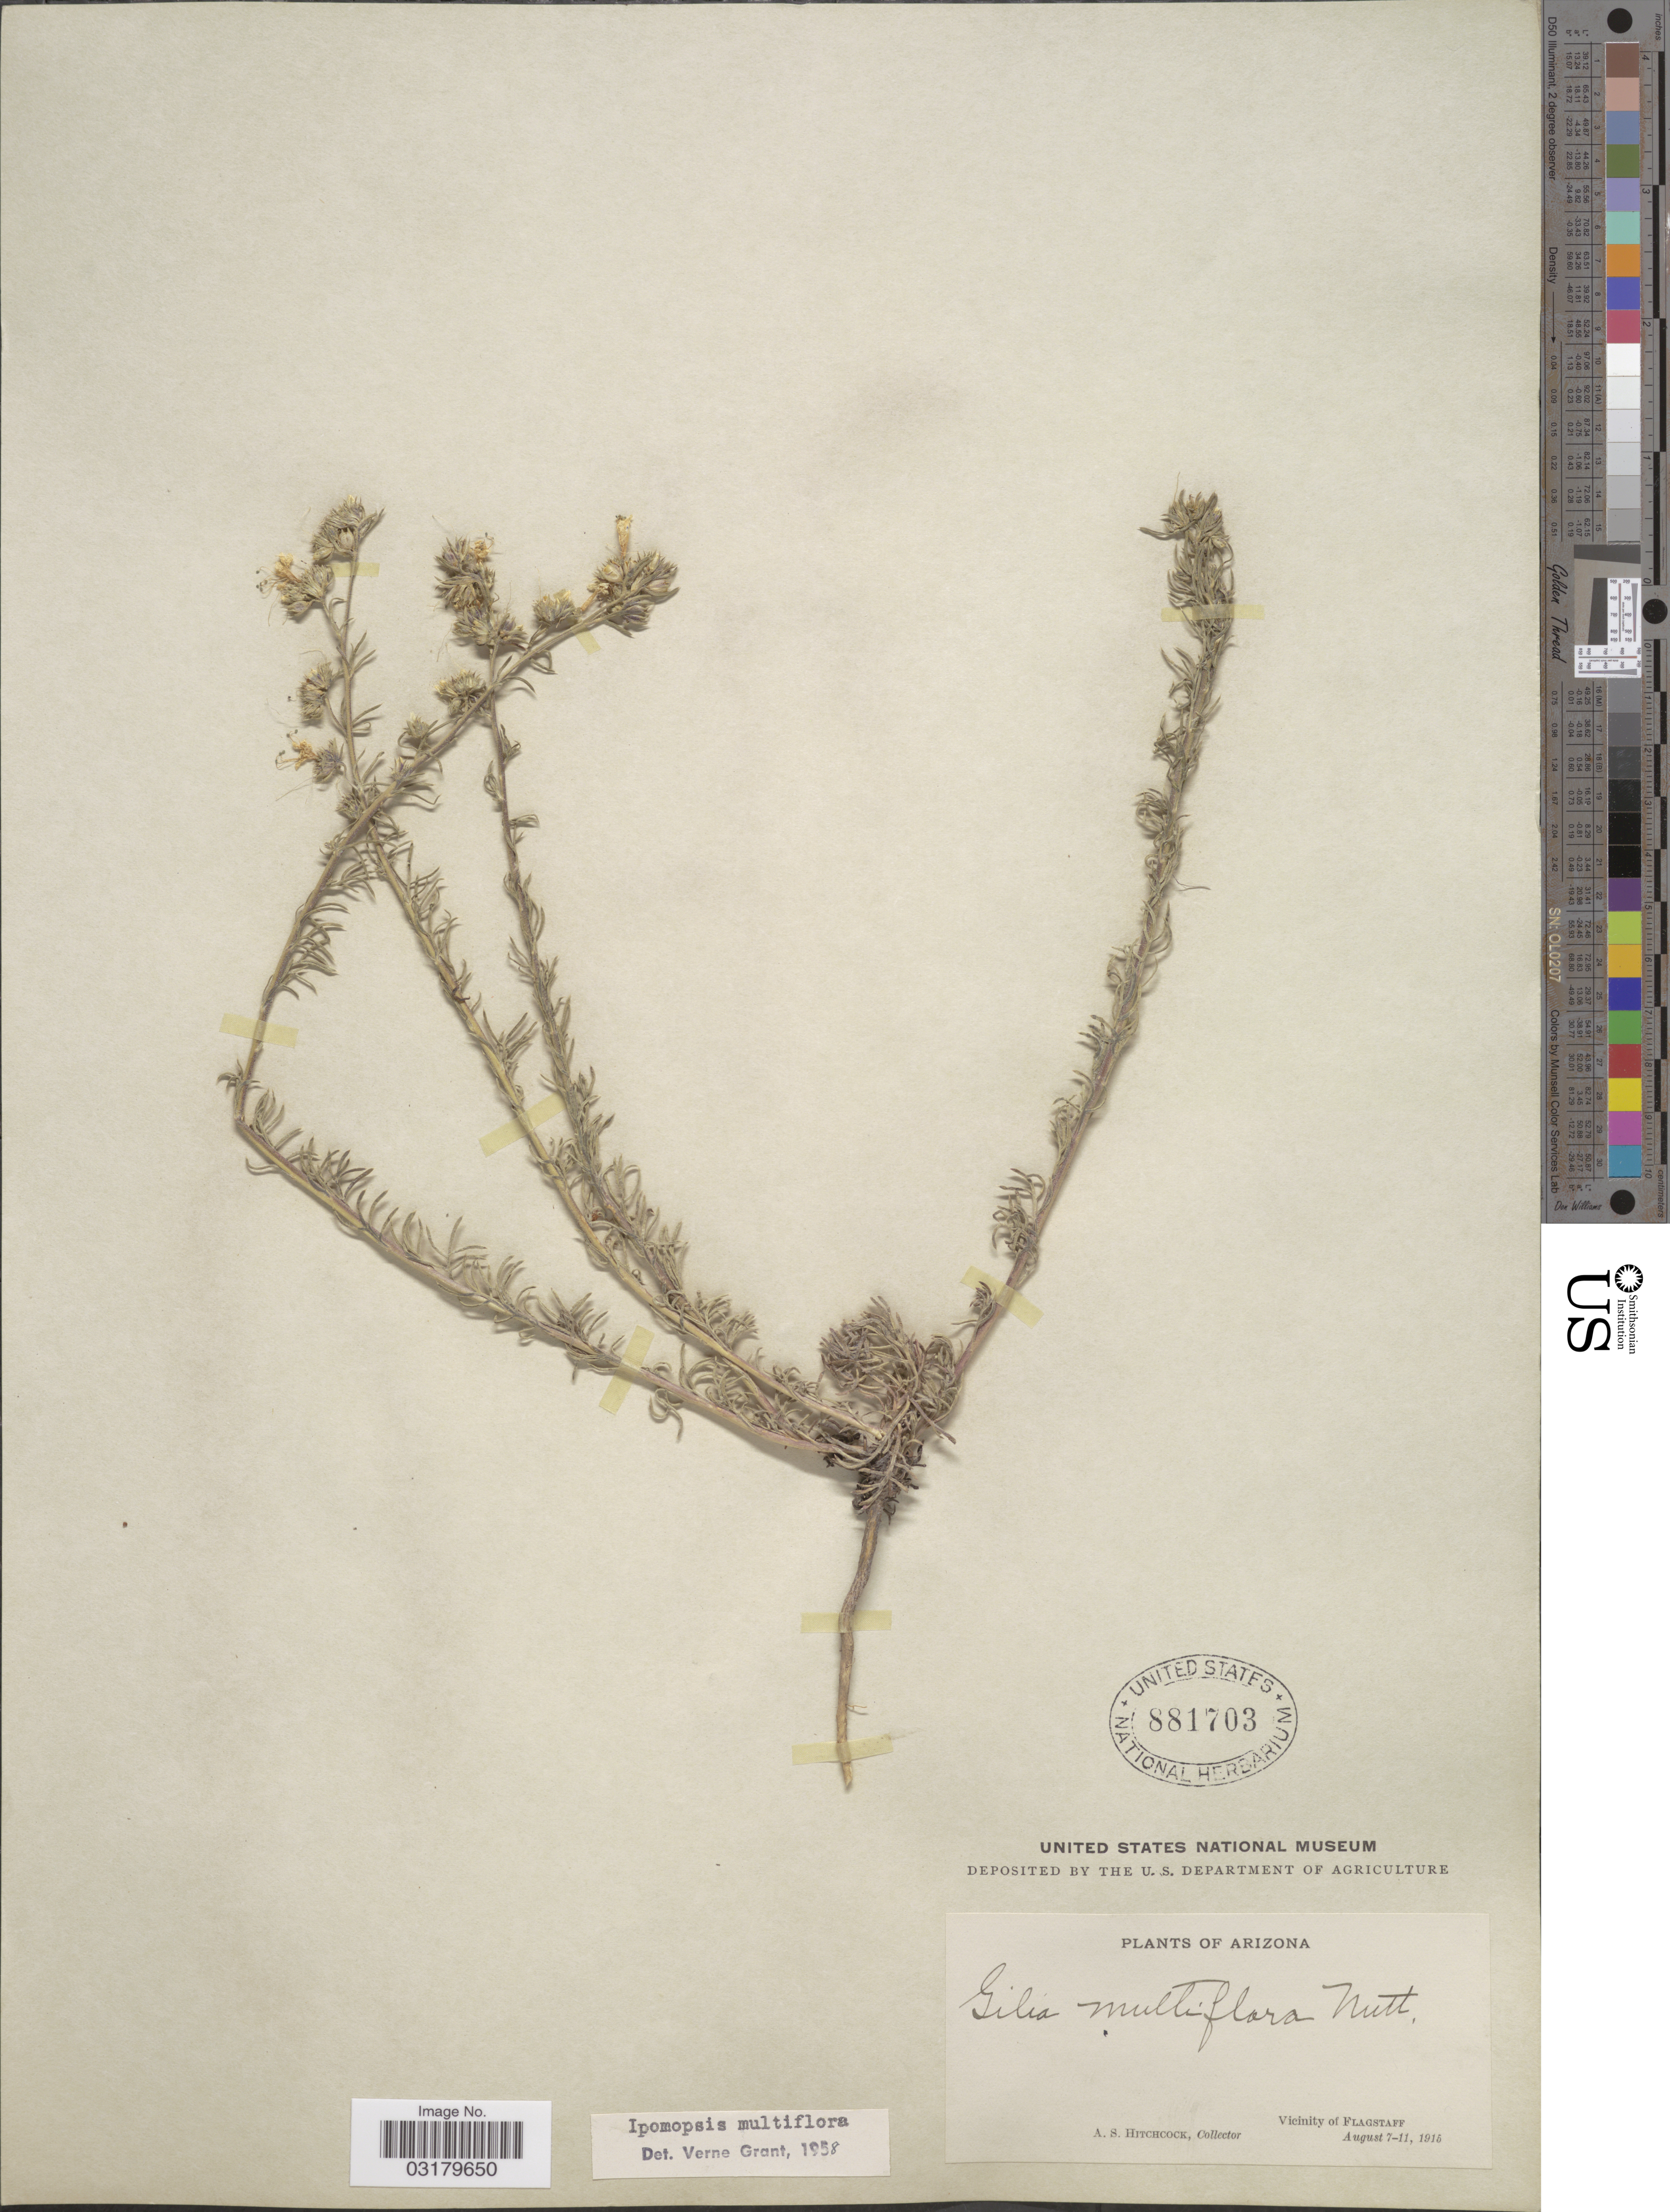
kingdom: Plantae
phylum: Tracheophyta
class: Magnoliopsida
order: Ericales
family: Polemoniaceae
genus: Ipomopsis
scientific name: Ipomopsis multiflora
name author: (Nutt.) V.E. Grant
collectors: A. S. Hitchcock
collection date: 1915-08-07/1915-08-11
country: United States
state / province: Arizona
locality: Vicinity of Flagstaff.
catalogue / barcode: US 881703